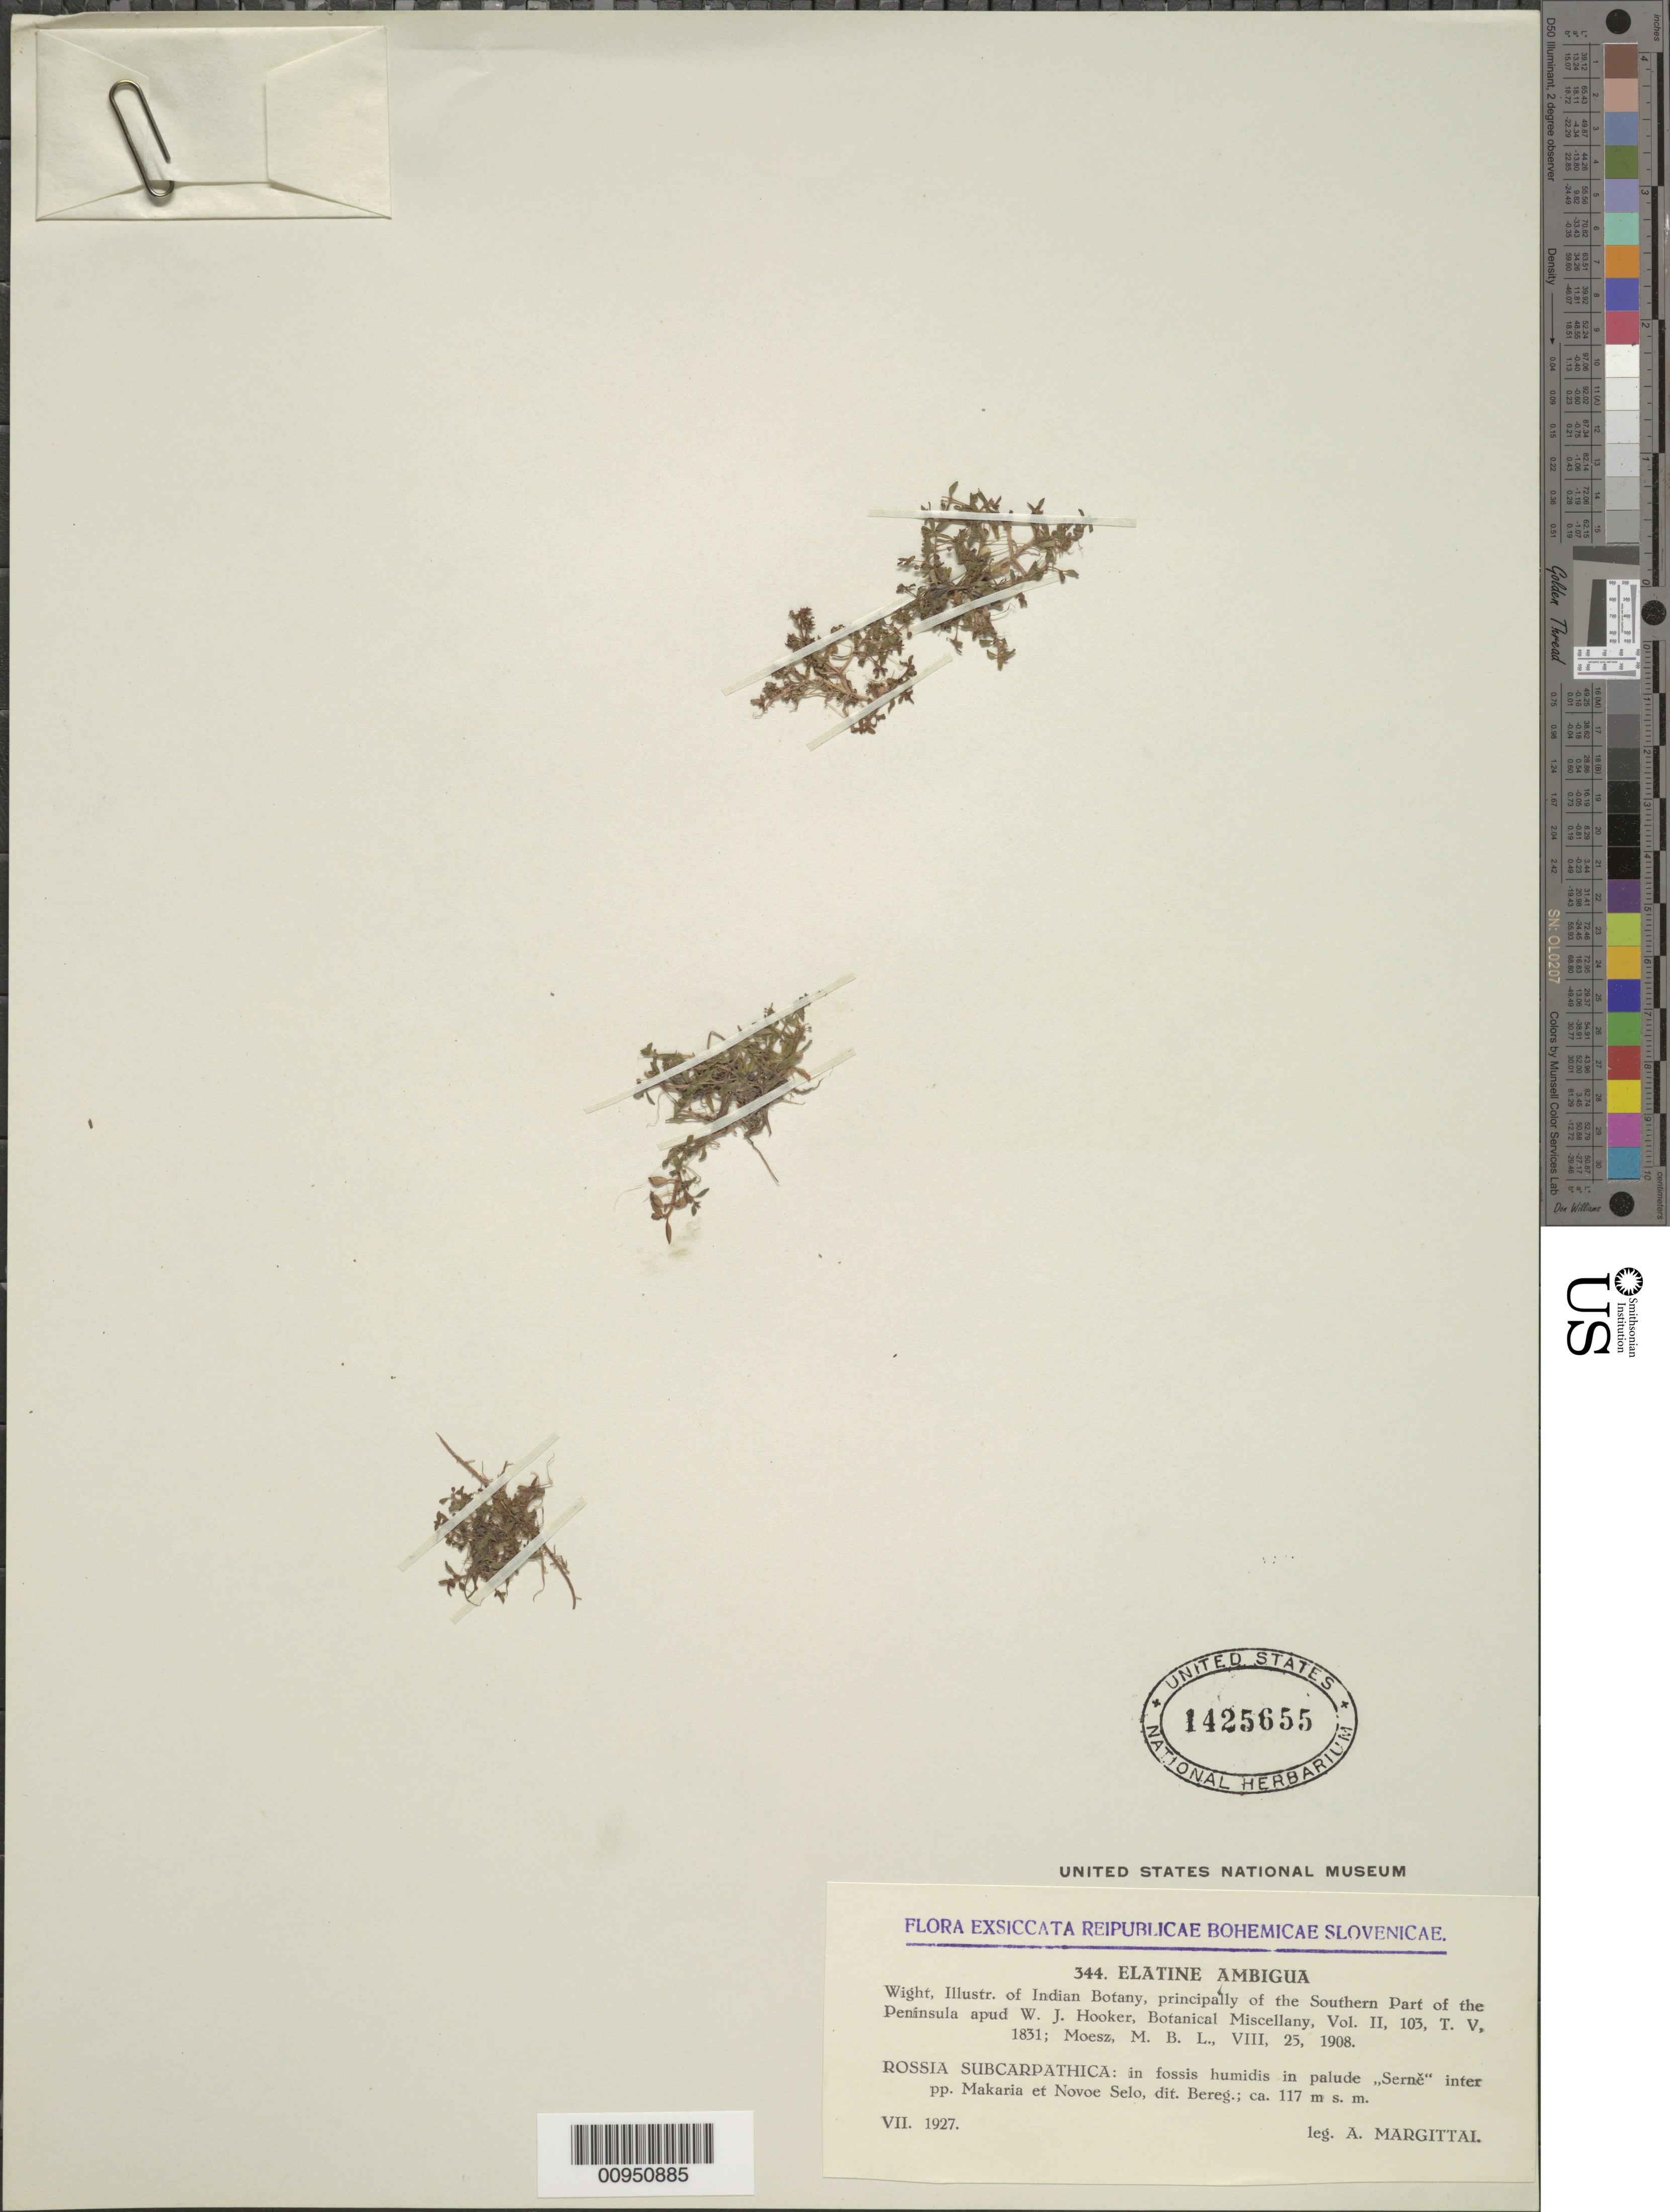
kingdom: Plantae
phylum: Tracheophyta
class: Magnoliopsida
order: Malpighiales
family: Elatinaceae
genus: Elatine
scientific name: Elatine ambigua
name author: Wight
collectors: A. Margittal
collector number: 344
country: Slovakia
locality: Rossia Subcarpathica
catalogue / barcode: US 1425655